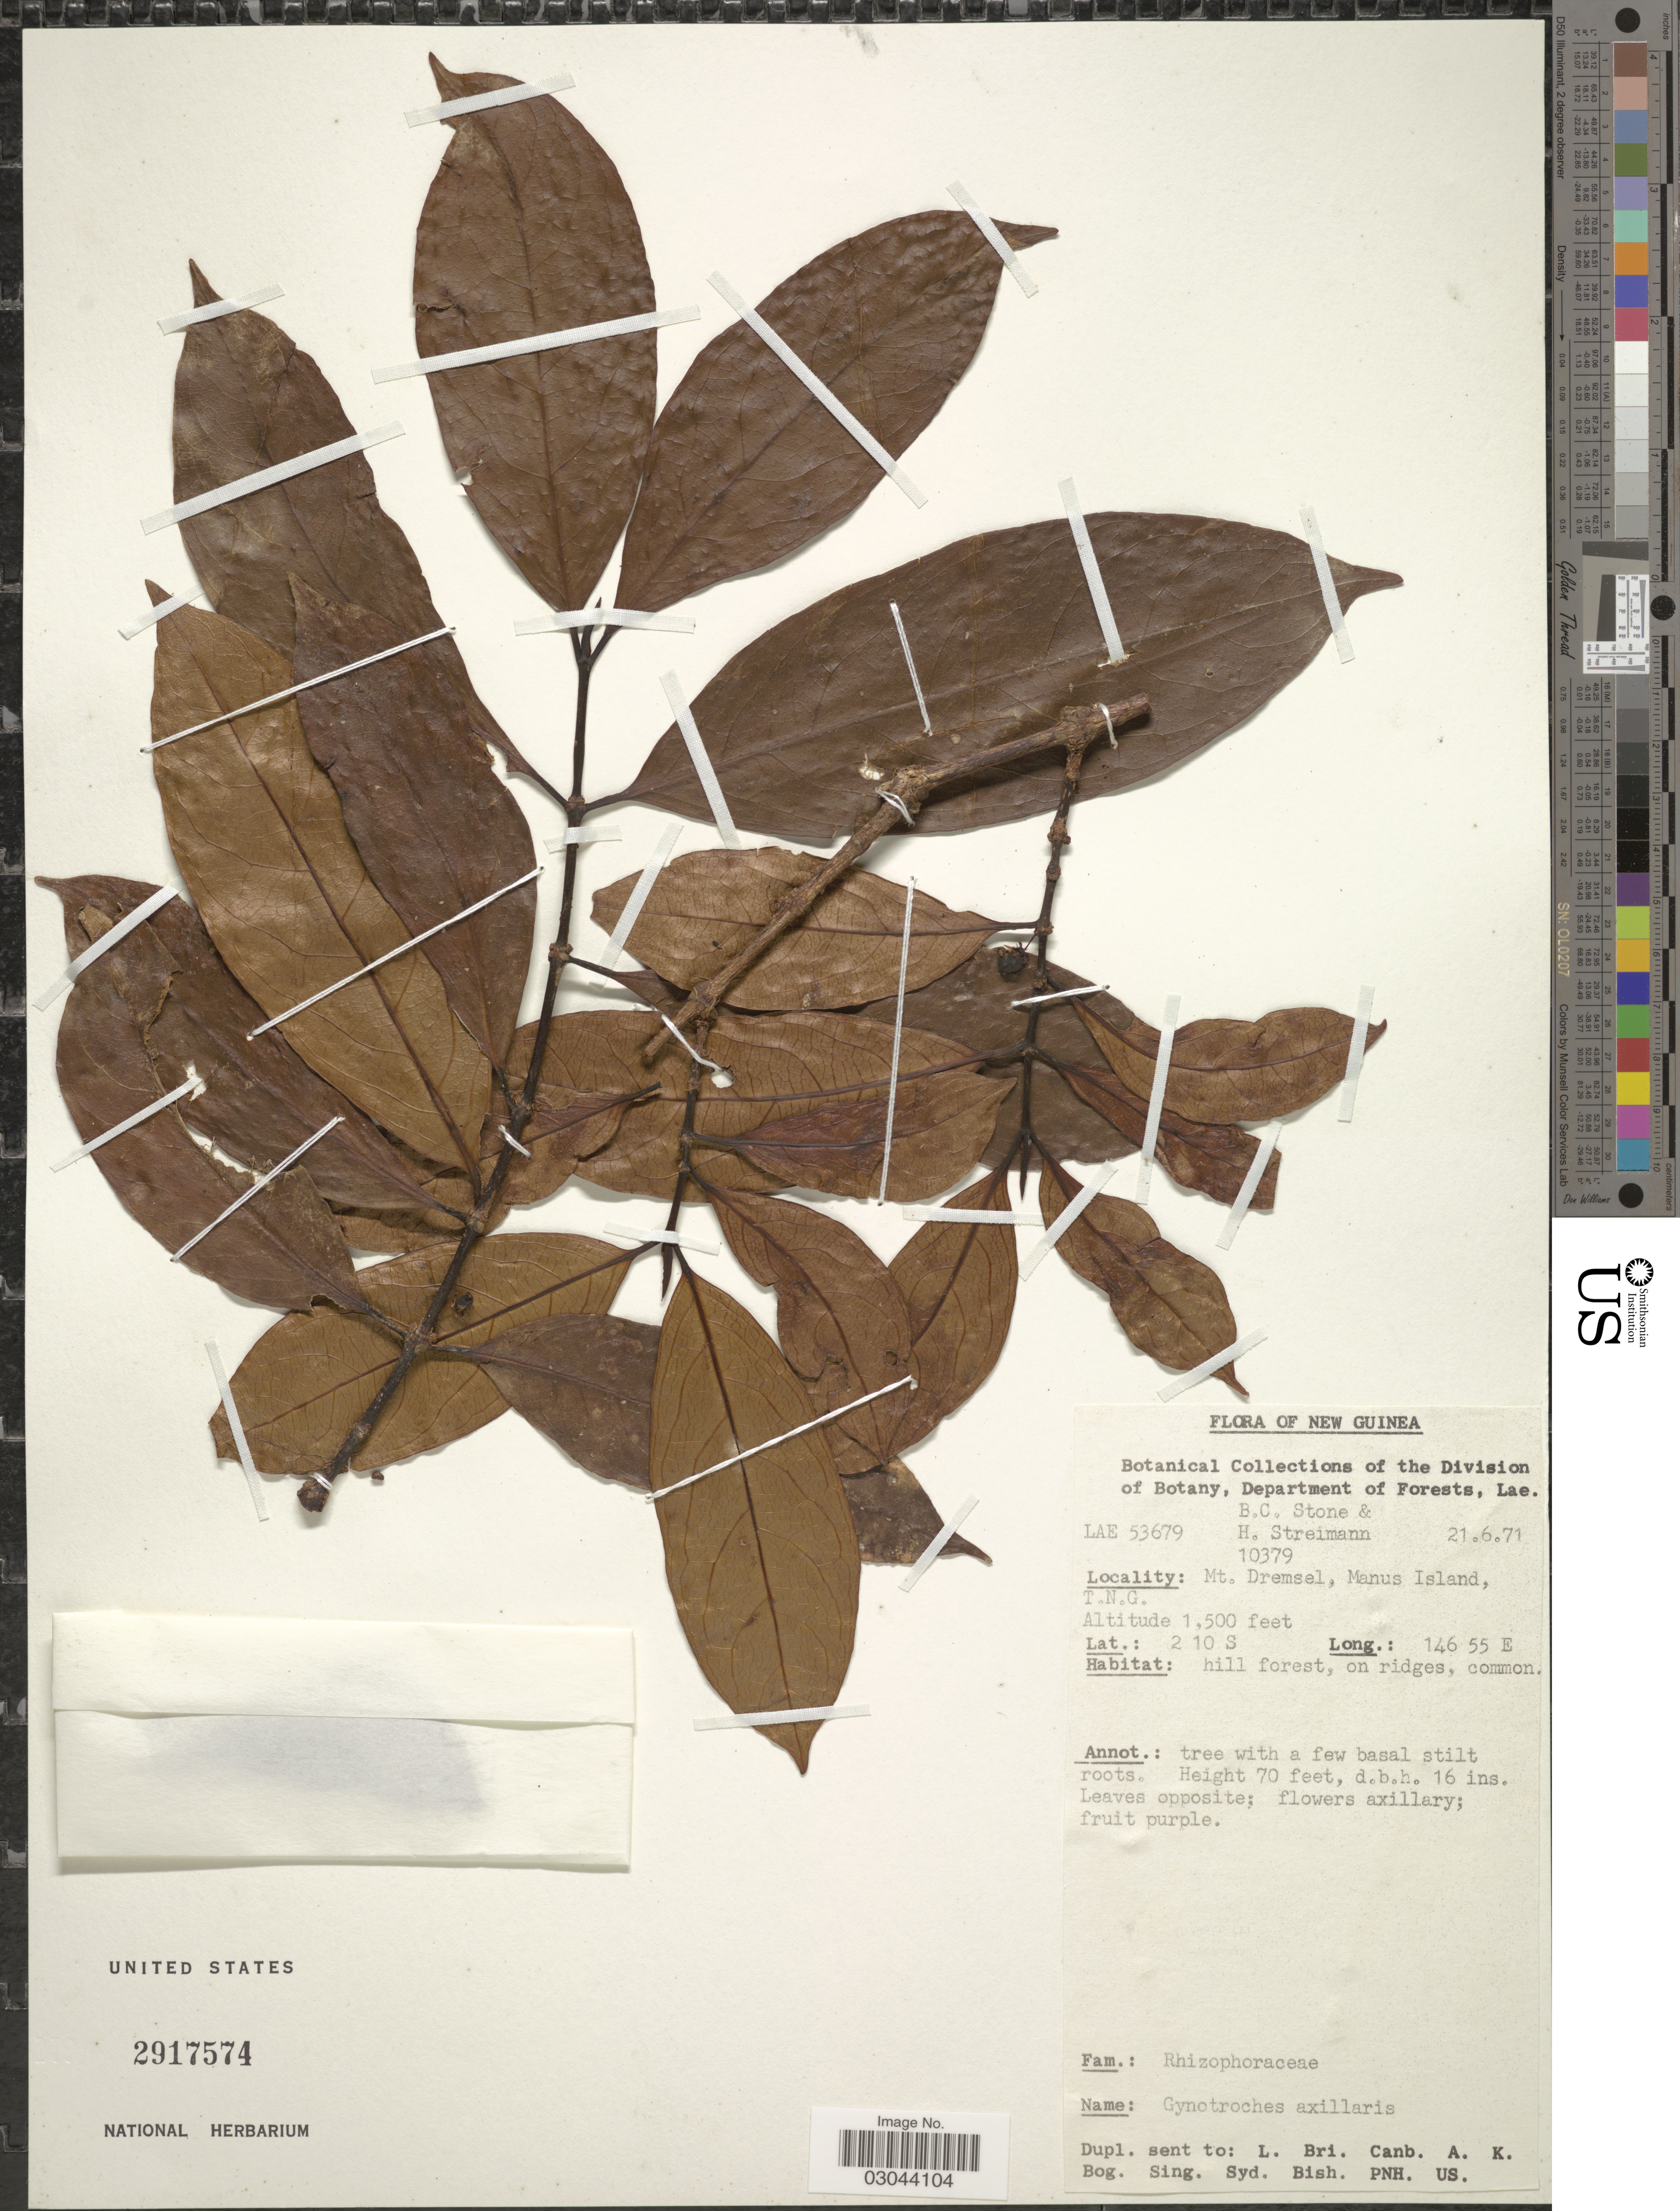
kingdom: Plantae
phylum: Tracheophyta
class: Magnoliopsida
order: Malpighiales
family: Rhizophoraceae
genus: Gynotroches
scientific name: Gynotroches axillaris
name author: Blume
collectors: B. C. Stone & H. Streimann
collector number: LAE53679/10379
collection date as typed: Transcribed d/m/y: 21/6/71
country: Papua New Guinea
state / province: Manus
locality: New Guinea. Mt. Dremsel, Manus Island, T. N. G.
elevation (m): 457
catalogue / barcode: US 2917574